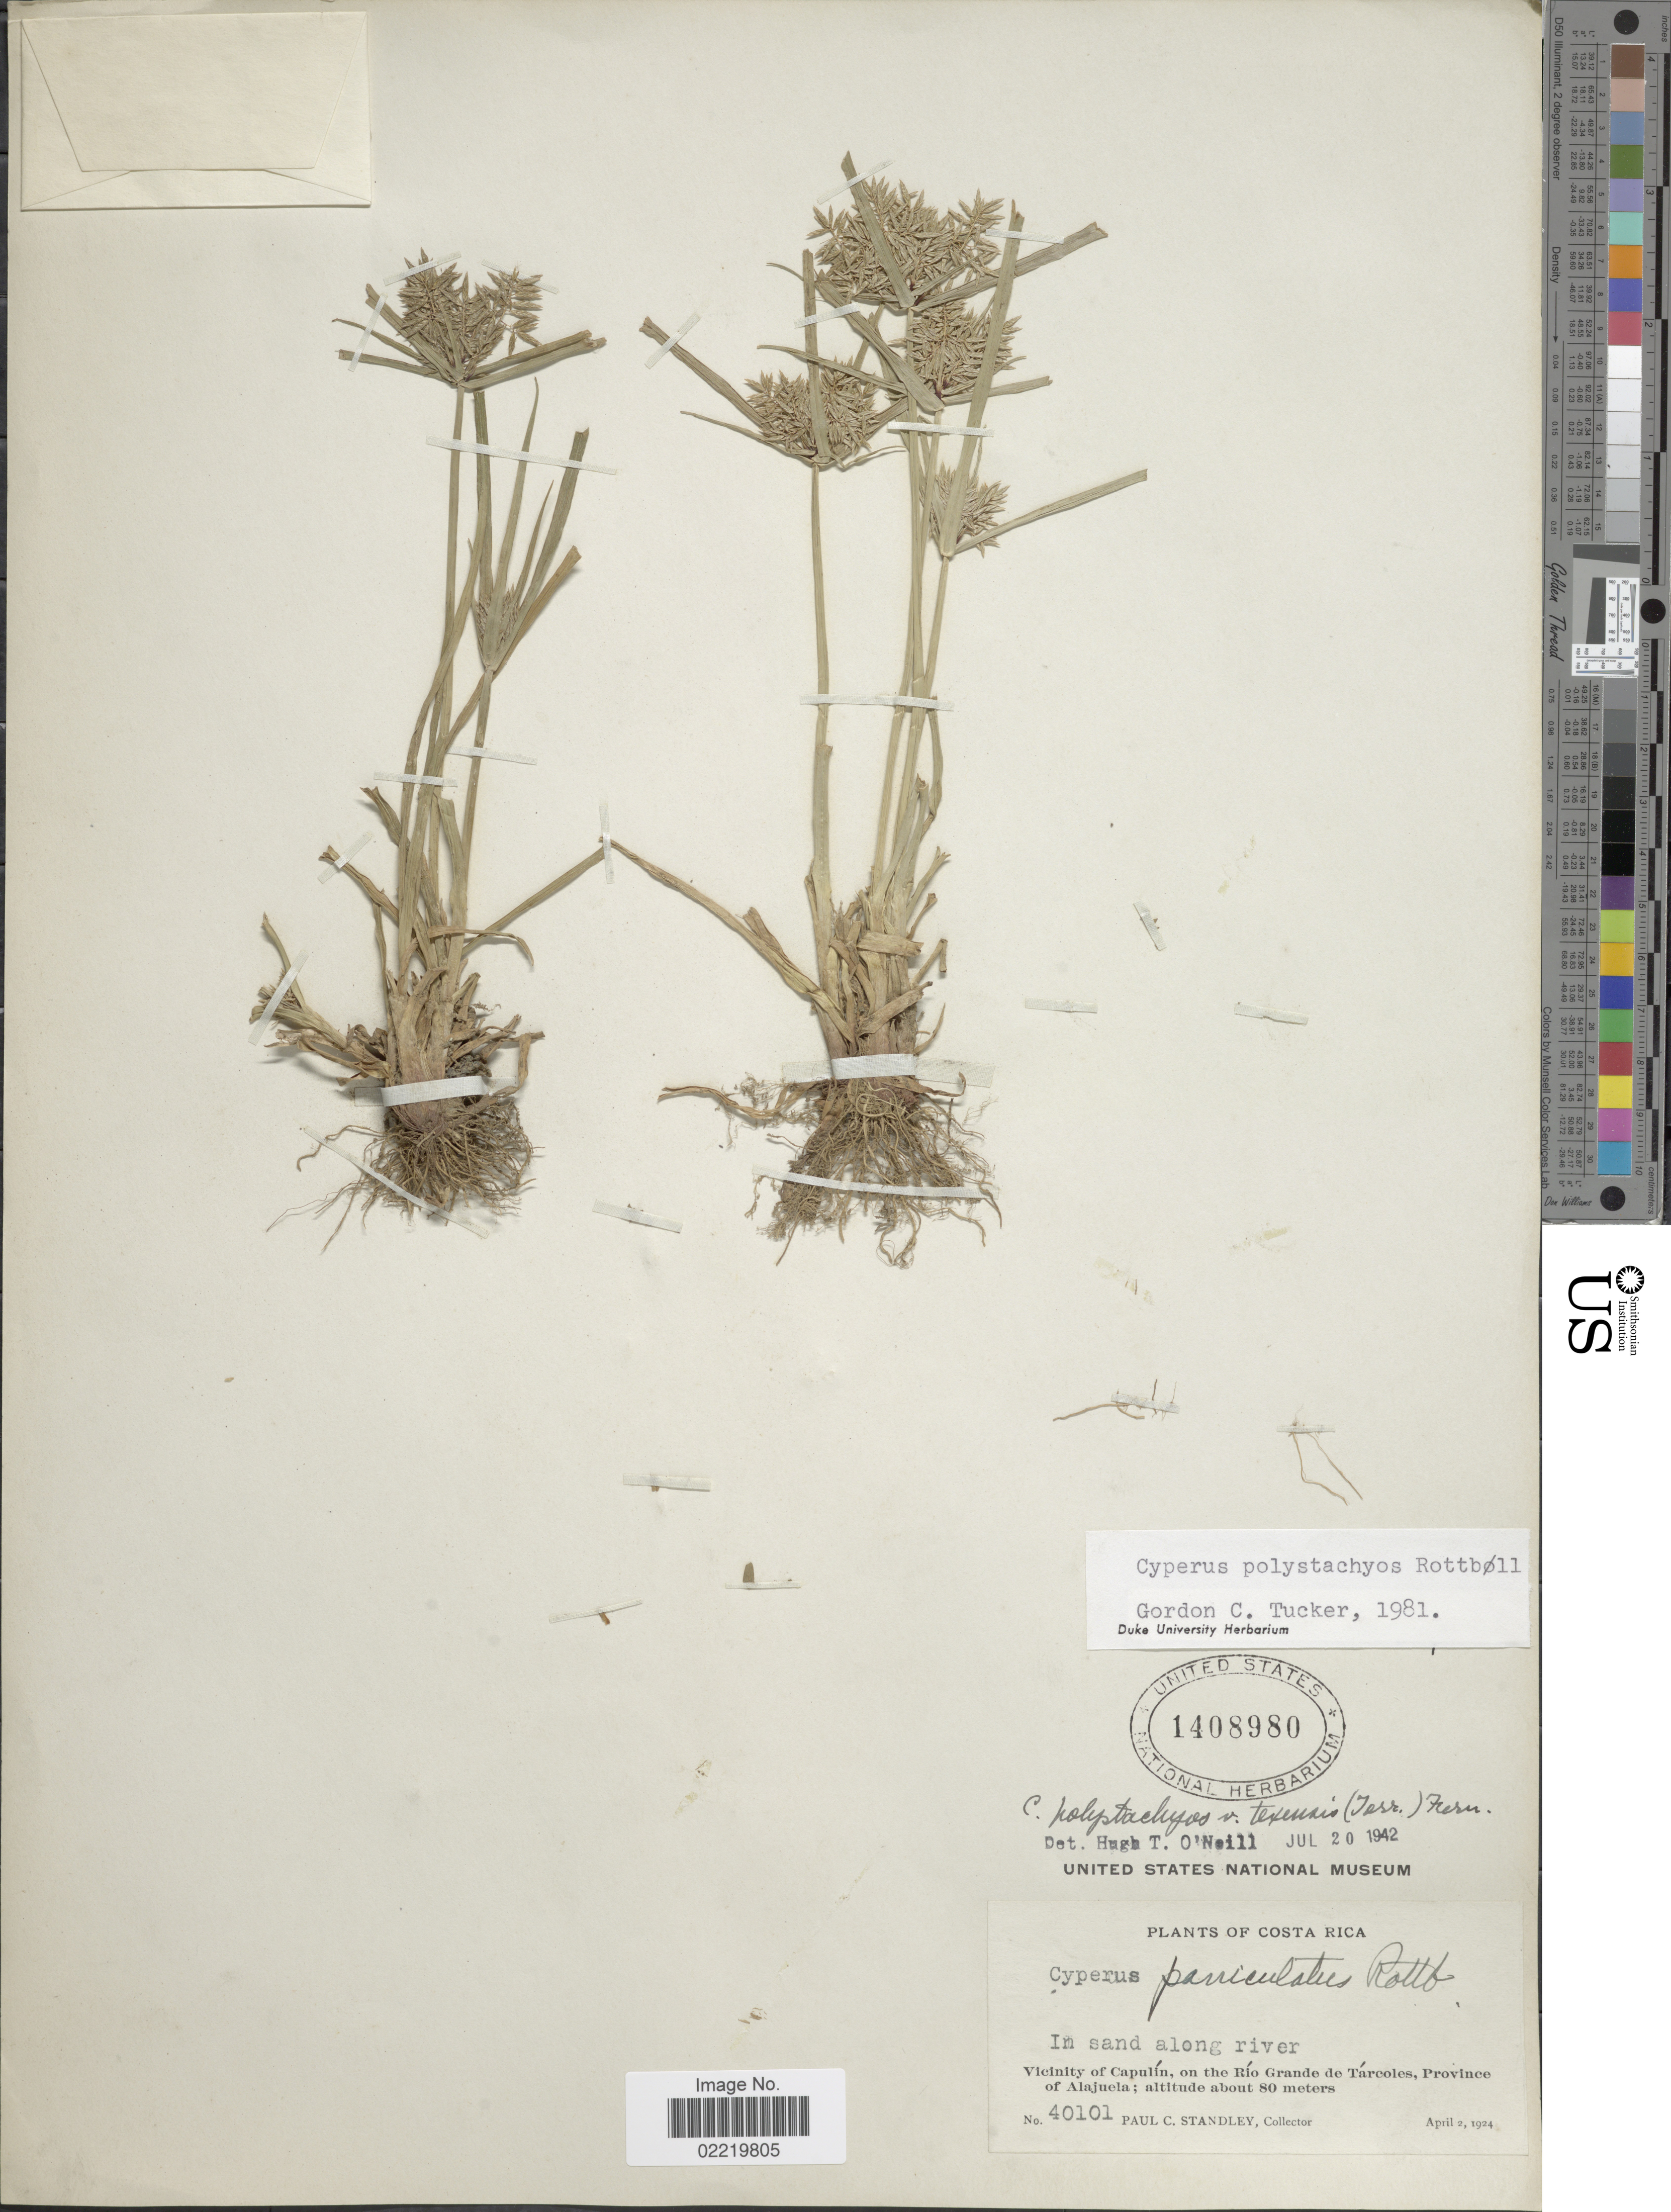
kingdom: Plantae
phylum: Tracheophyta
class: Liliopsida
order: Poales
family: Cyperaceae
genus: Cyperus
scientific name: Cyperus polystachyos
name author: Rottb.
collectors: P. C. Standley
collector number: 40101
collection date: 1924-04-02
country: Costa Rica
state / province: Alajuela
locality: In sand along river, Vicinity of Capulín, on the Río Grande de Tárcoles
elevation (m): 80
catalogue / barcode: US 1408980